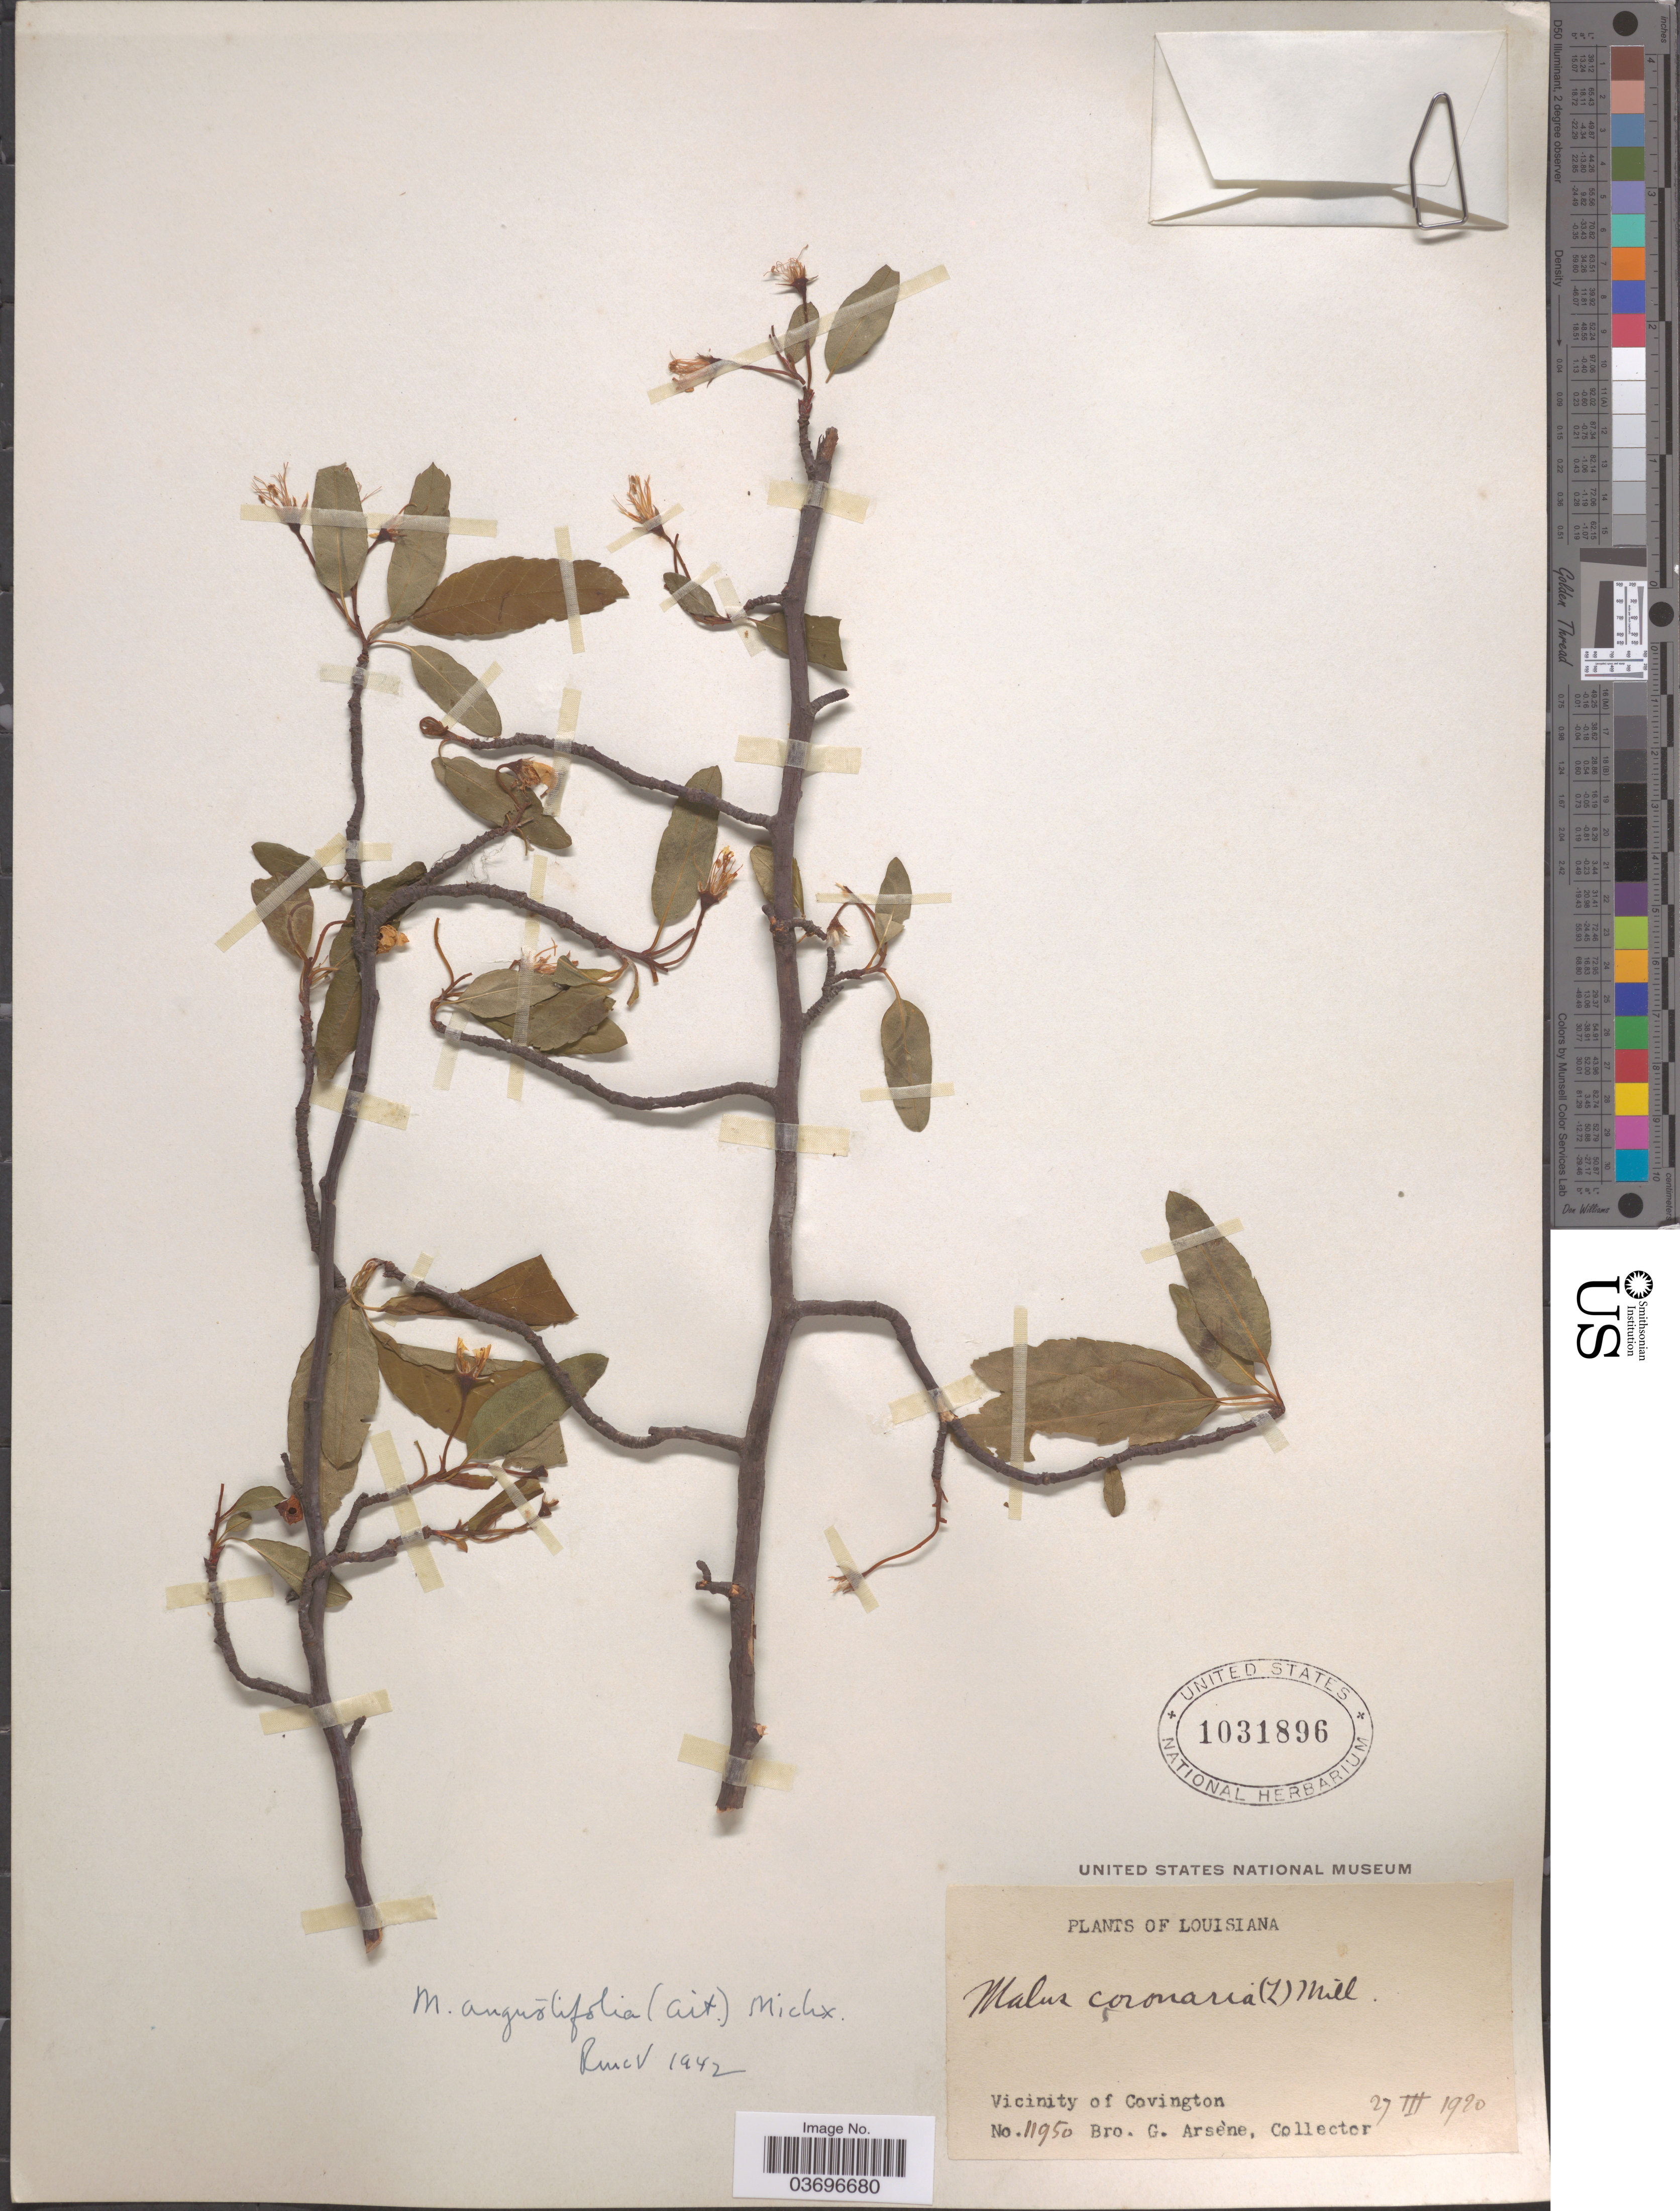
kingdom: Plantae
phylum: Tracheophyta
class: Magnoliopsida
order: Rosales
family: Rosaceae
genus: Malus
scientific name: Malus angustifolia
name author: (Aiton) Michx.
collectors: Bro. G. Arsène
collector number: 11950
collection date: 1920-03-27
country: United States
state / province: Louisiana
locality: Vicinity of Covington.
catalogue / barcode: US 1031896